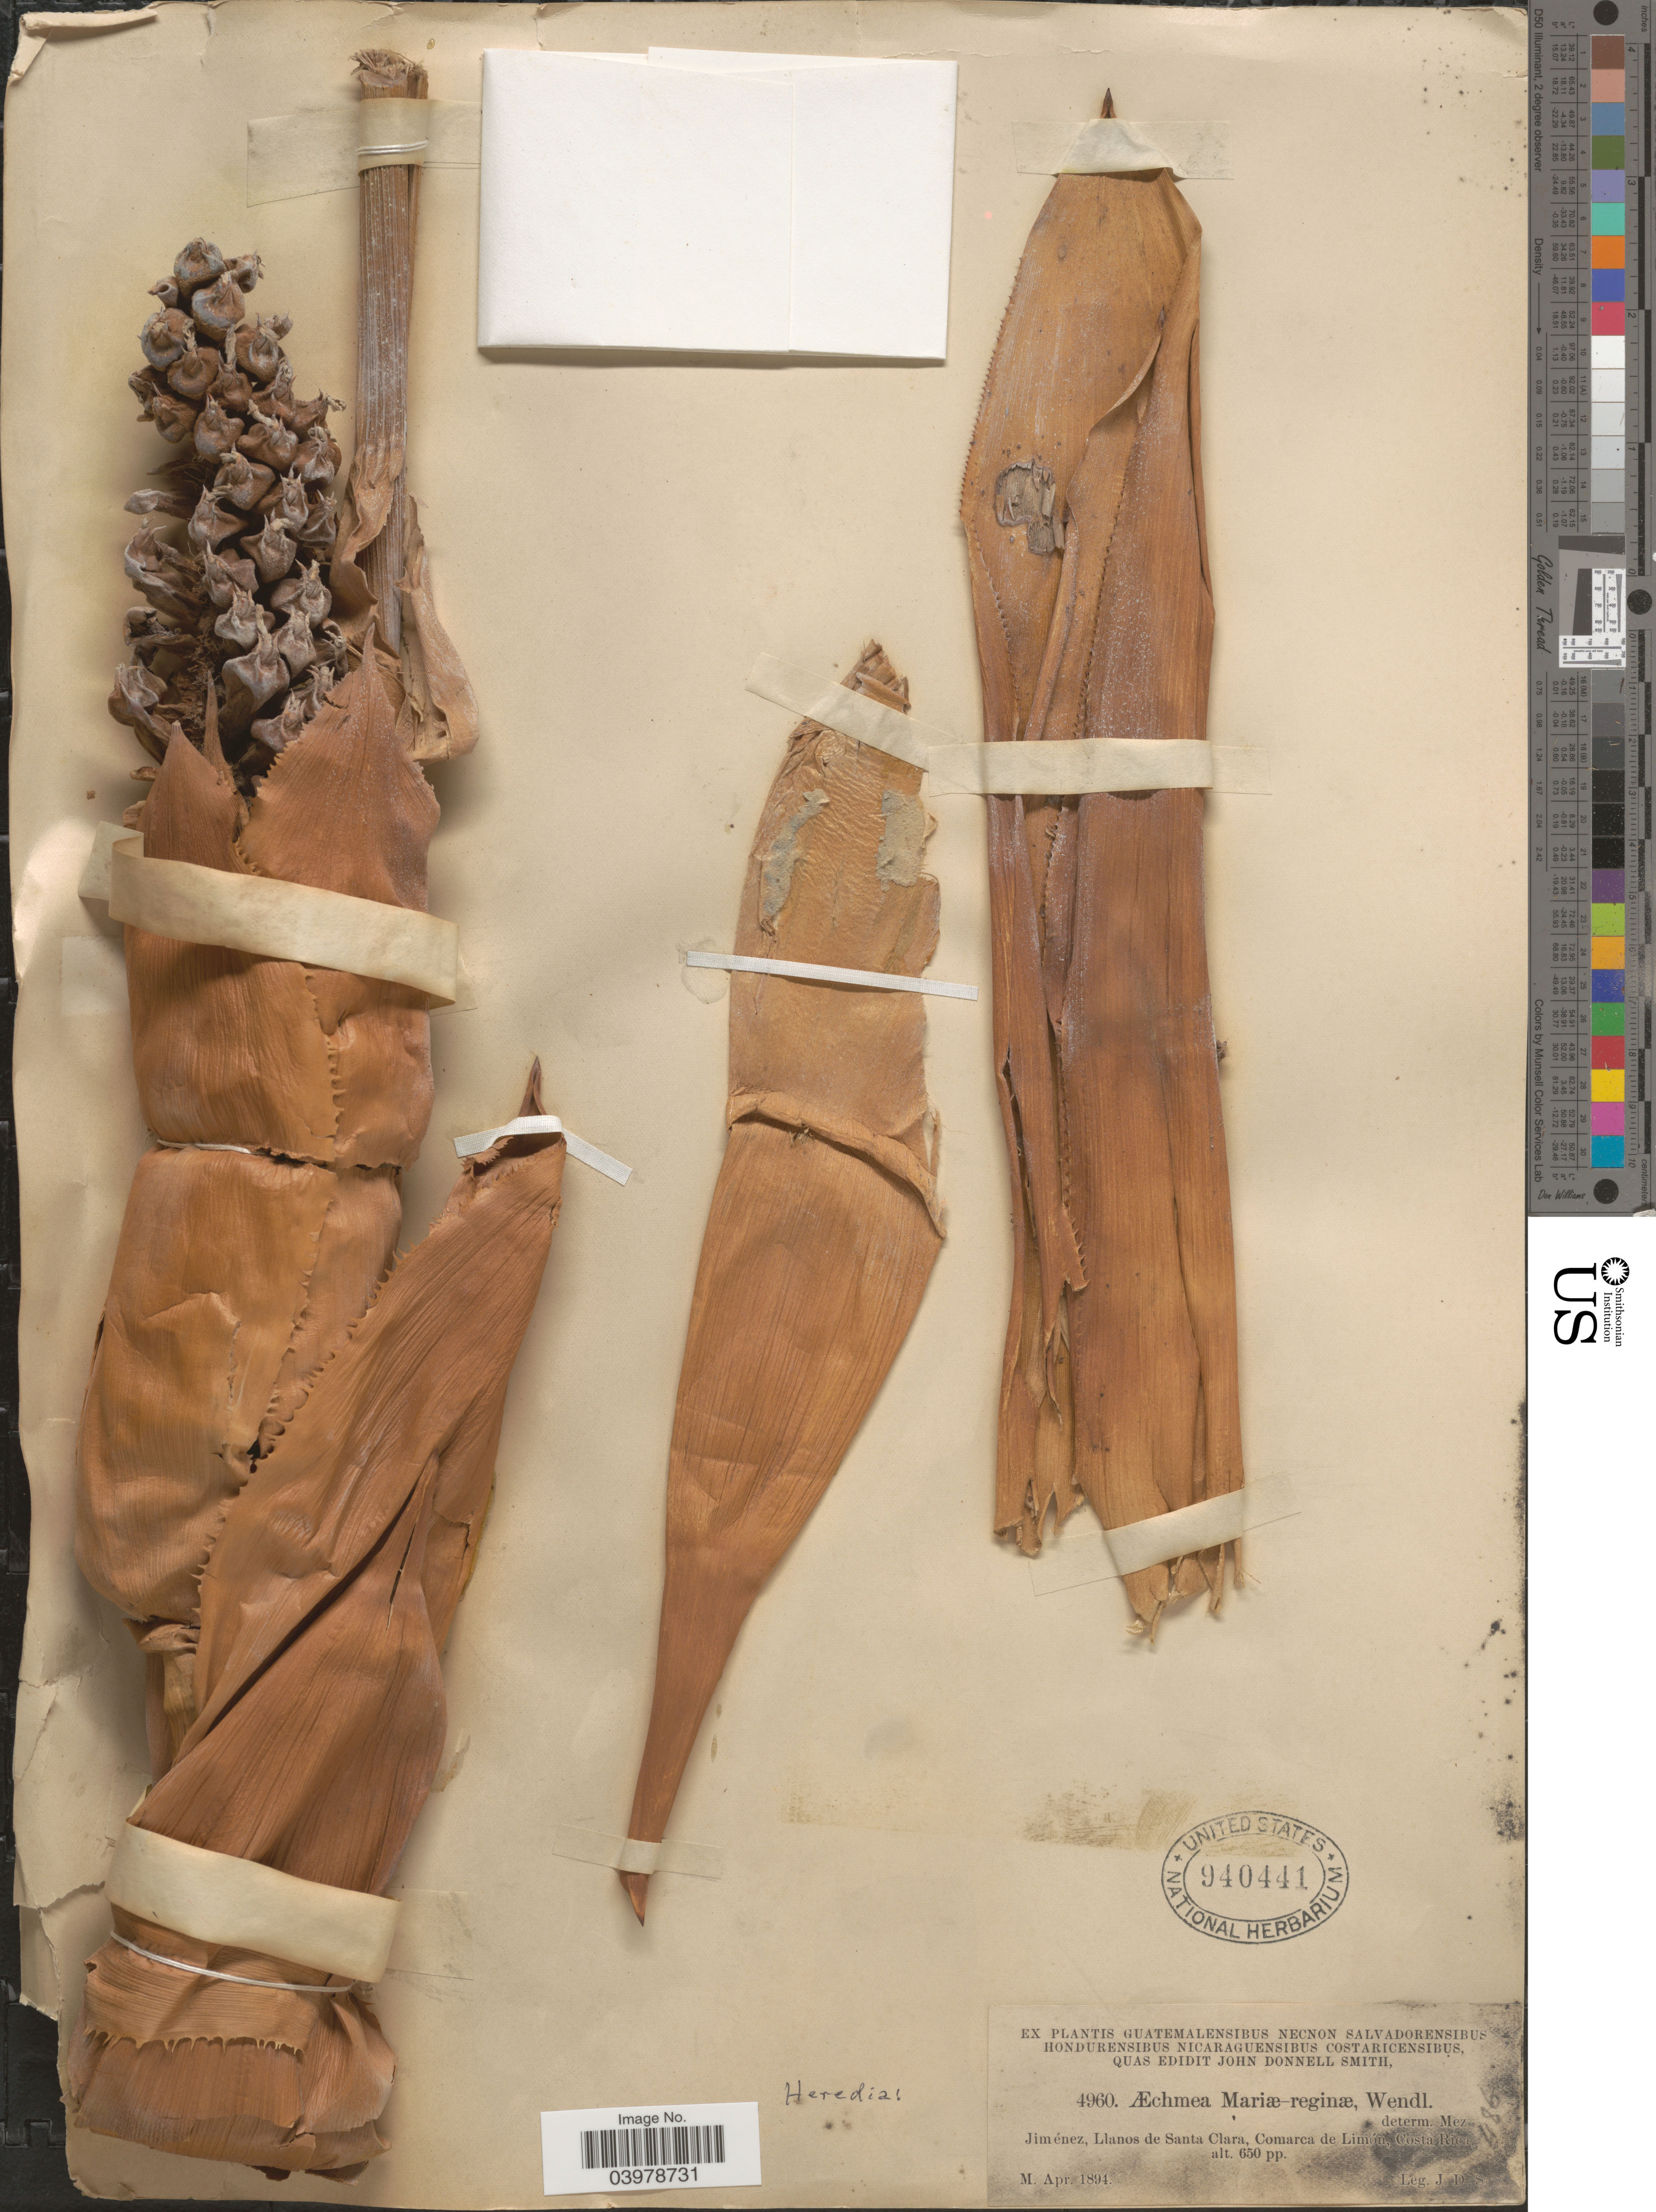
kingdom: Plantae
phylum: Tracheophyta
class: Liliopsida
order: Poales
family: Bromeliaceae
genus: Aechmea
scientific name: Aechmea mariae-reginae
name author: H. Wendl.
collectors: J. Donnell Smith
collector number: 4960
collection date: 1894-04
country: Costa Rica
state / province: Heredia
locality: Jiménez, Llanos de Santa Clara, Comarca de Limón.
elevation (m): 198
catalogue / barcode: US 940441